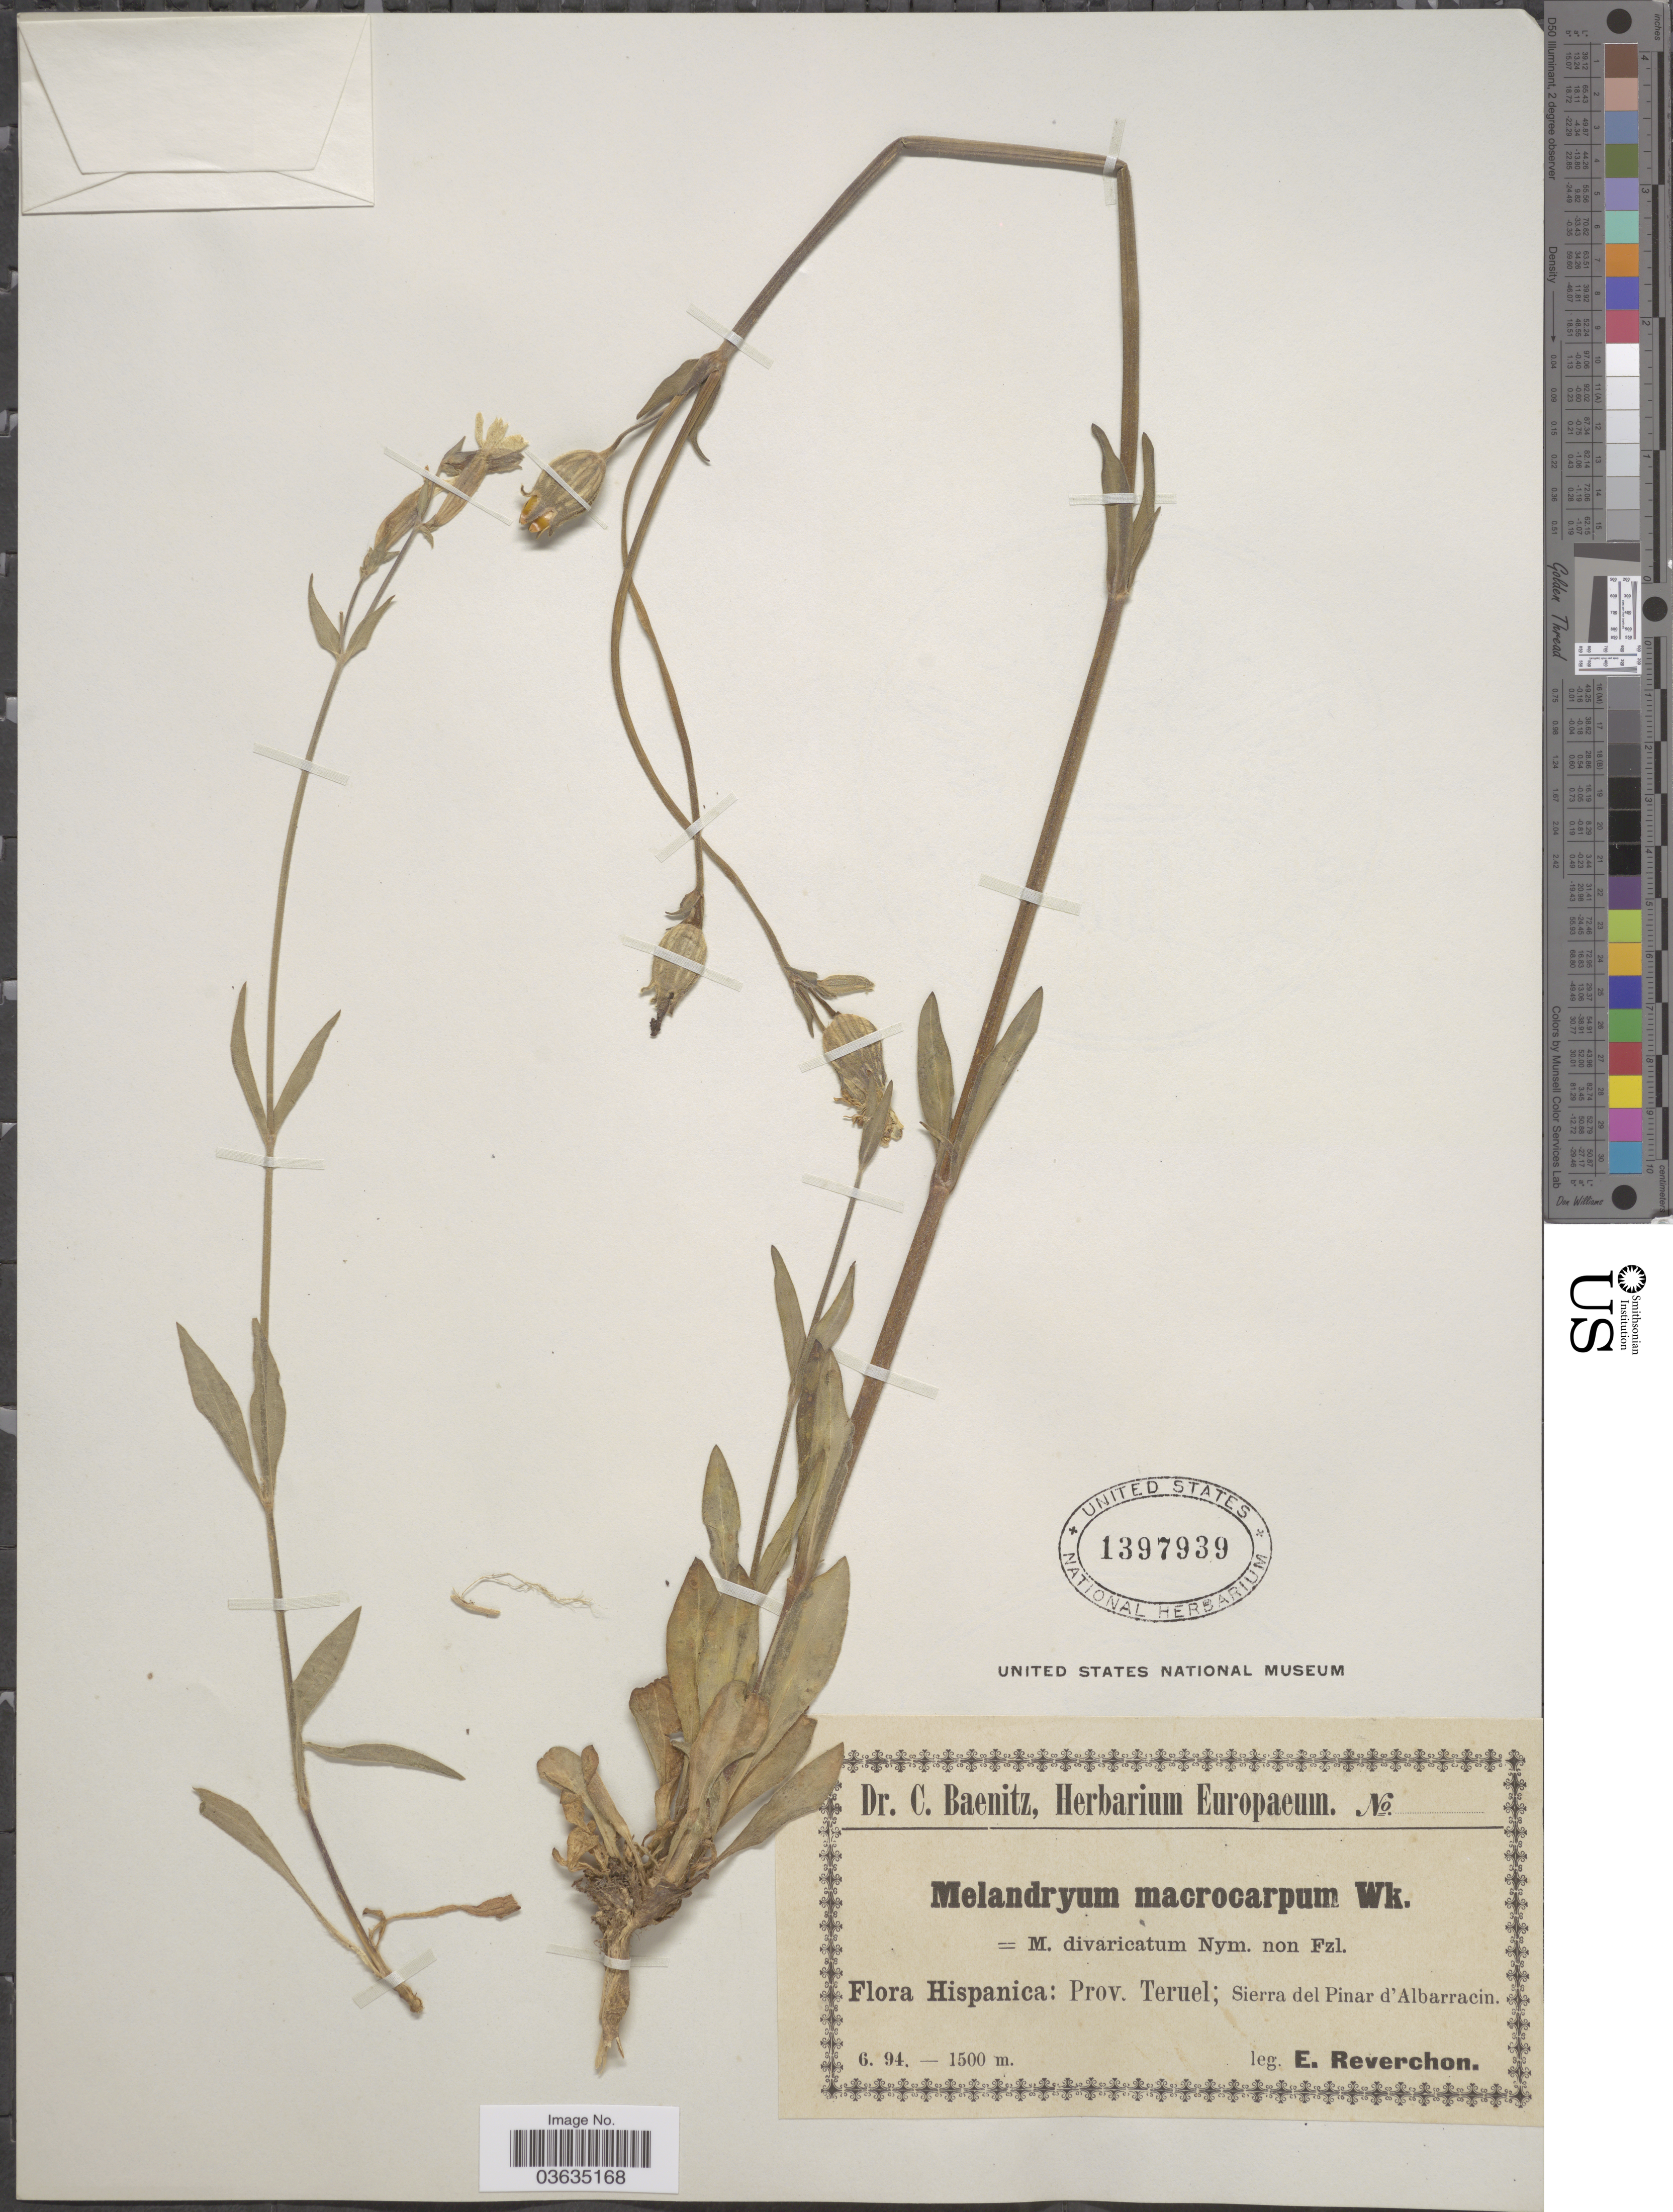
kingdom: Plantae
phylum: Tracheophyta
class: Magnoliopsida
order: Caryophyllales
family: Caryophyllaceae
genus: Silene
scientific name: Silene latifolia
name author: Poir.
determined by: Strong, Mark T., (BOT), Smithsonian Institution - National Museum of Natural History (UNITED STATES)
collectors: E. Reverchon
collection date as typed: Transcribed d/m/y: /6/94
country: Spain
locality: Hispanica: Prov. Teruel; Sierra del Pinar d'Albarracin.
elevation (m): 1500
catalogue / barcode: US 1397939